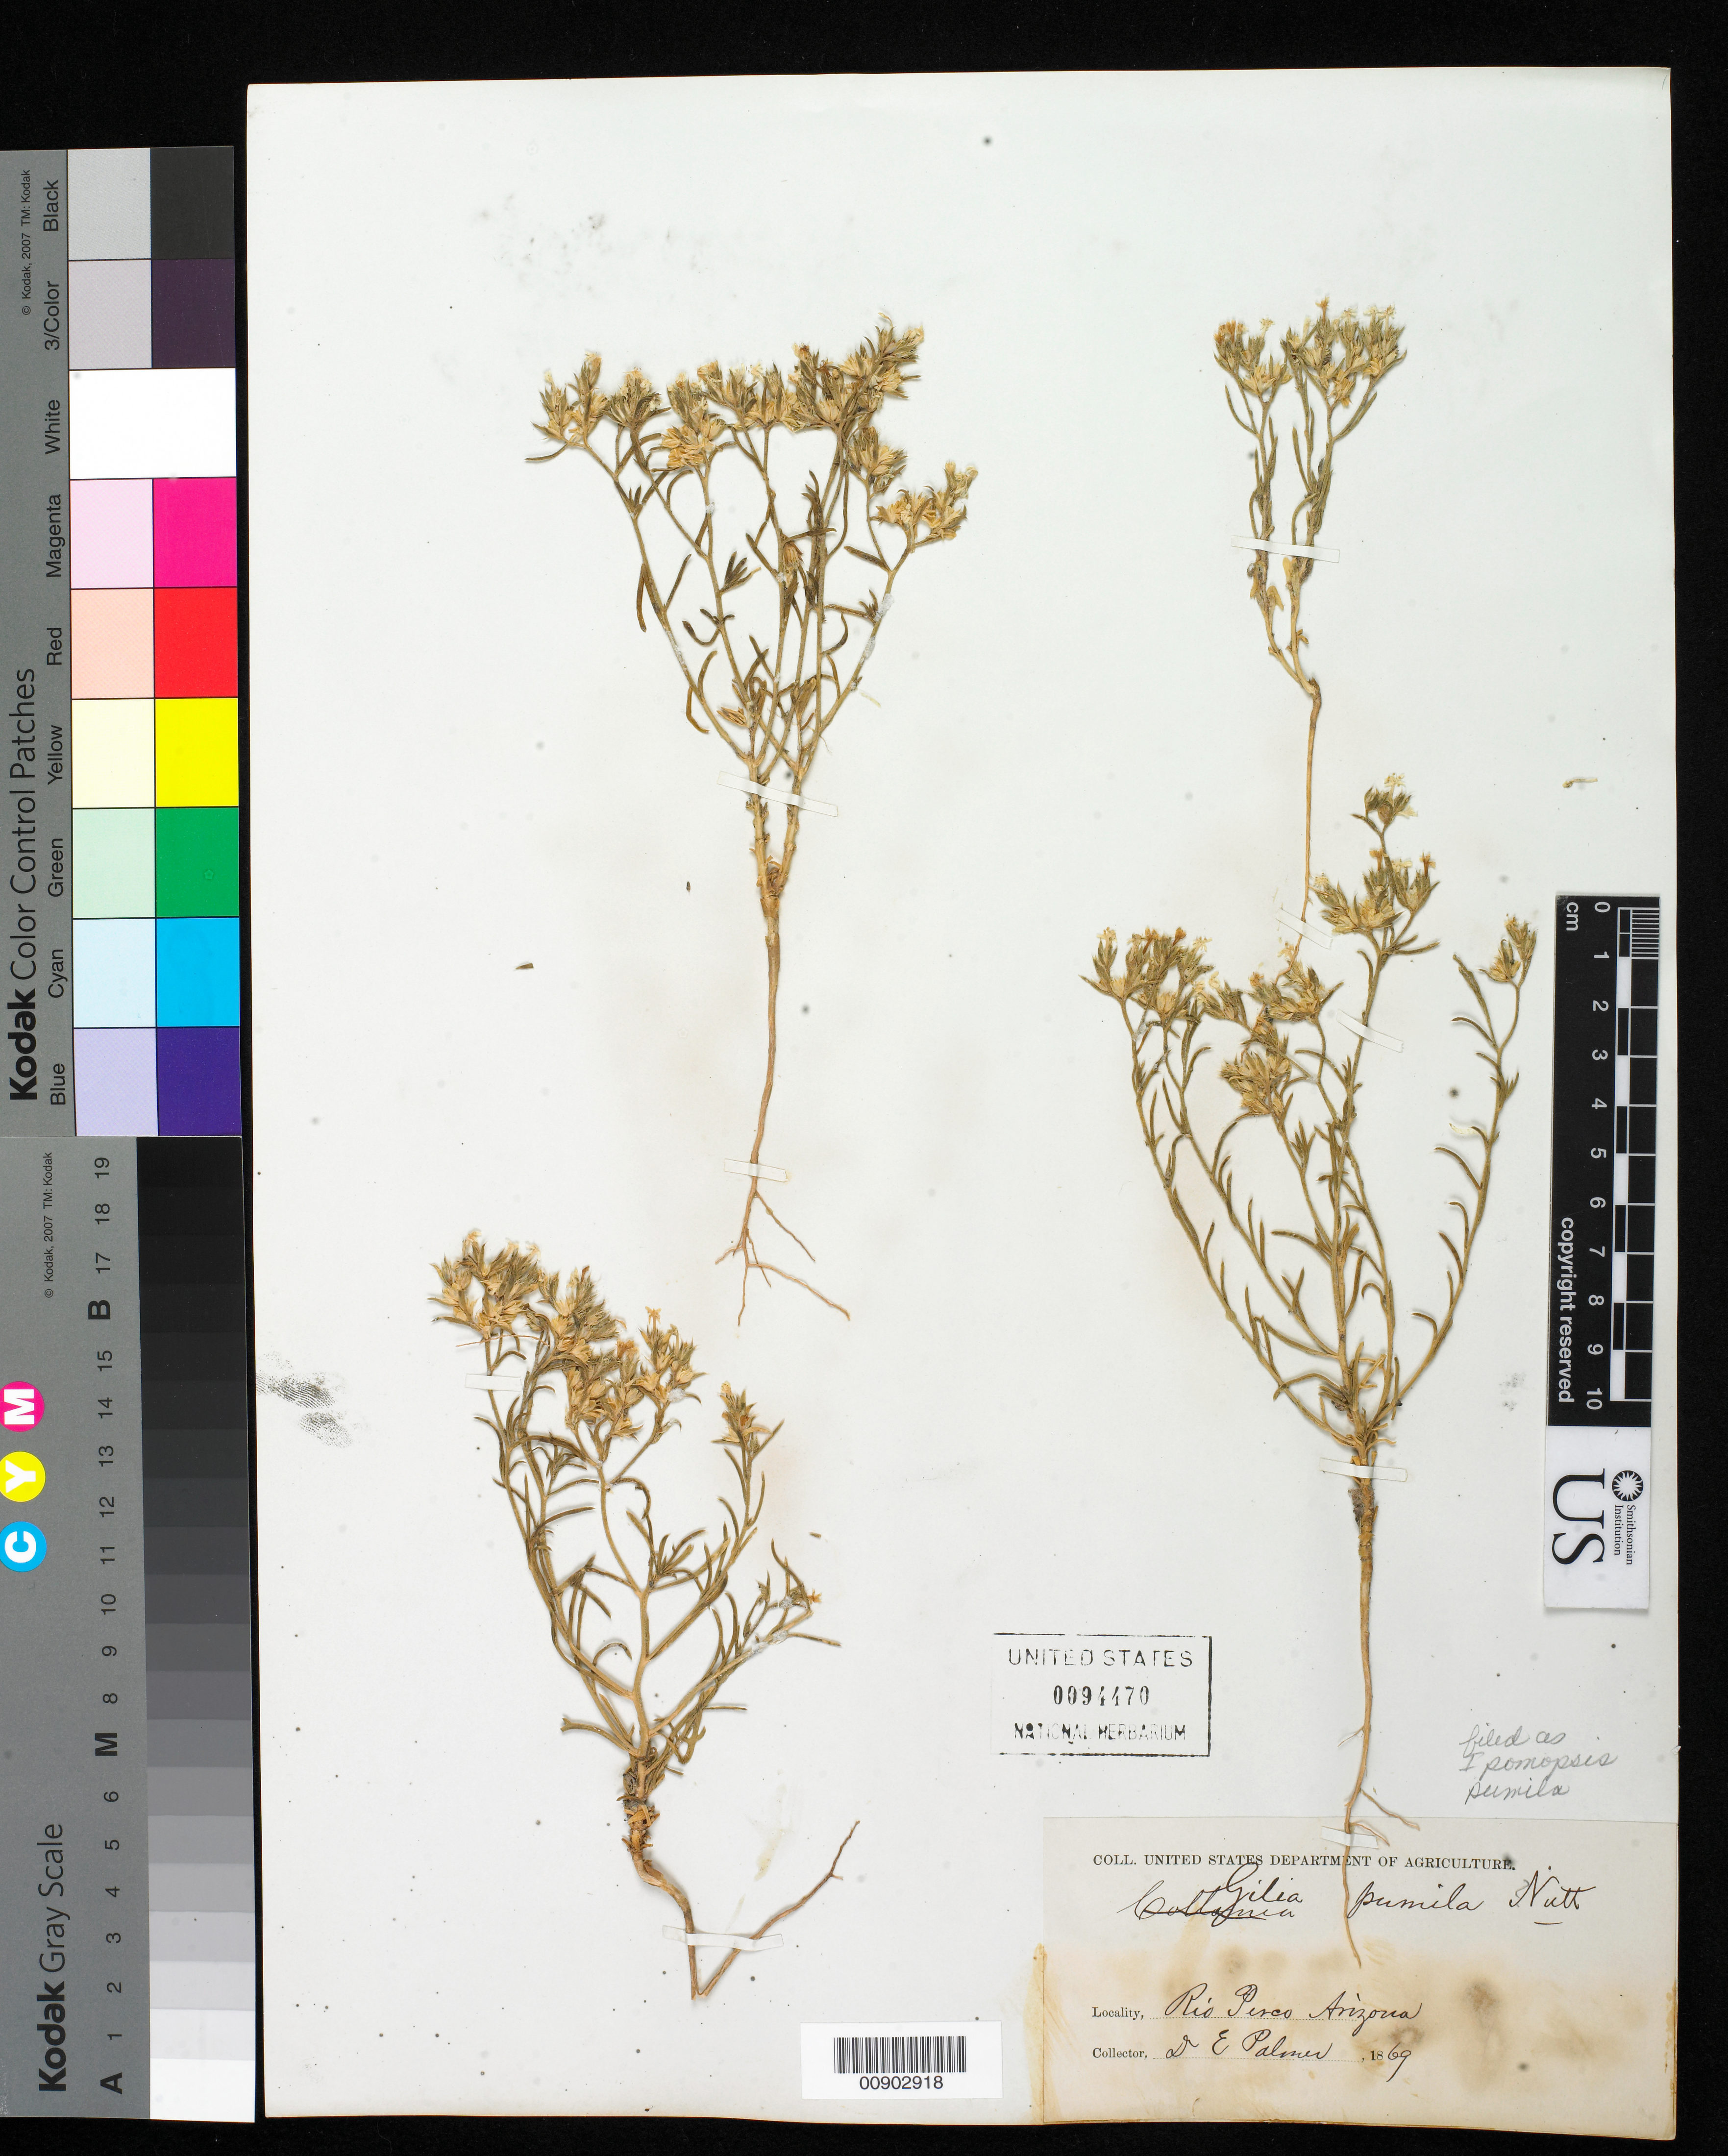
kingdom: Plantae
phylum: Tracheophyta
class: Magnoliopsida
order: Ericales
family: Polemoniaceae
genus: Ipomopsis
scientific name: Ipomopsis pumila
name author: (Nutt.) V.E. Grant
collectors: E. Palmer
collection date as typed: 1869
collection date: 1869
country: United States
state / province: Arizona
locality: Rio Perco [i.e. Puerco]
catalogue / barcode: US 94470